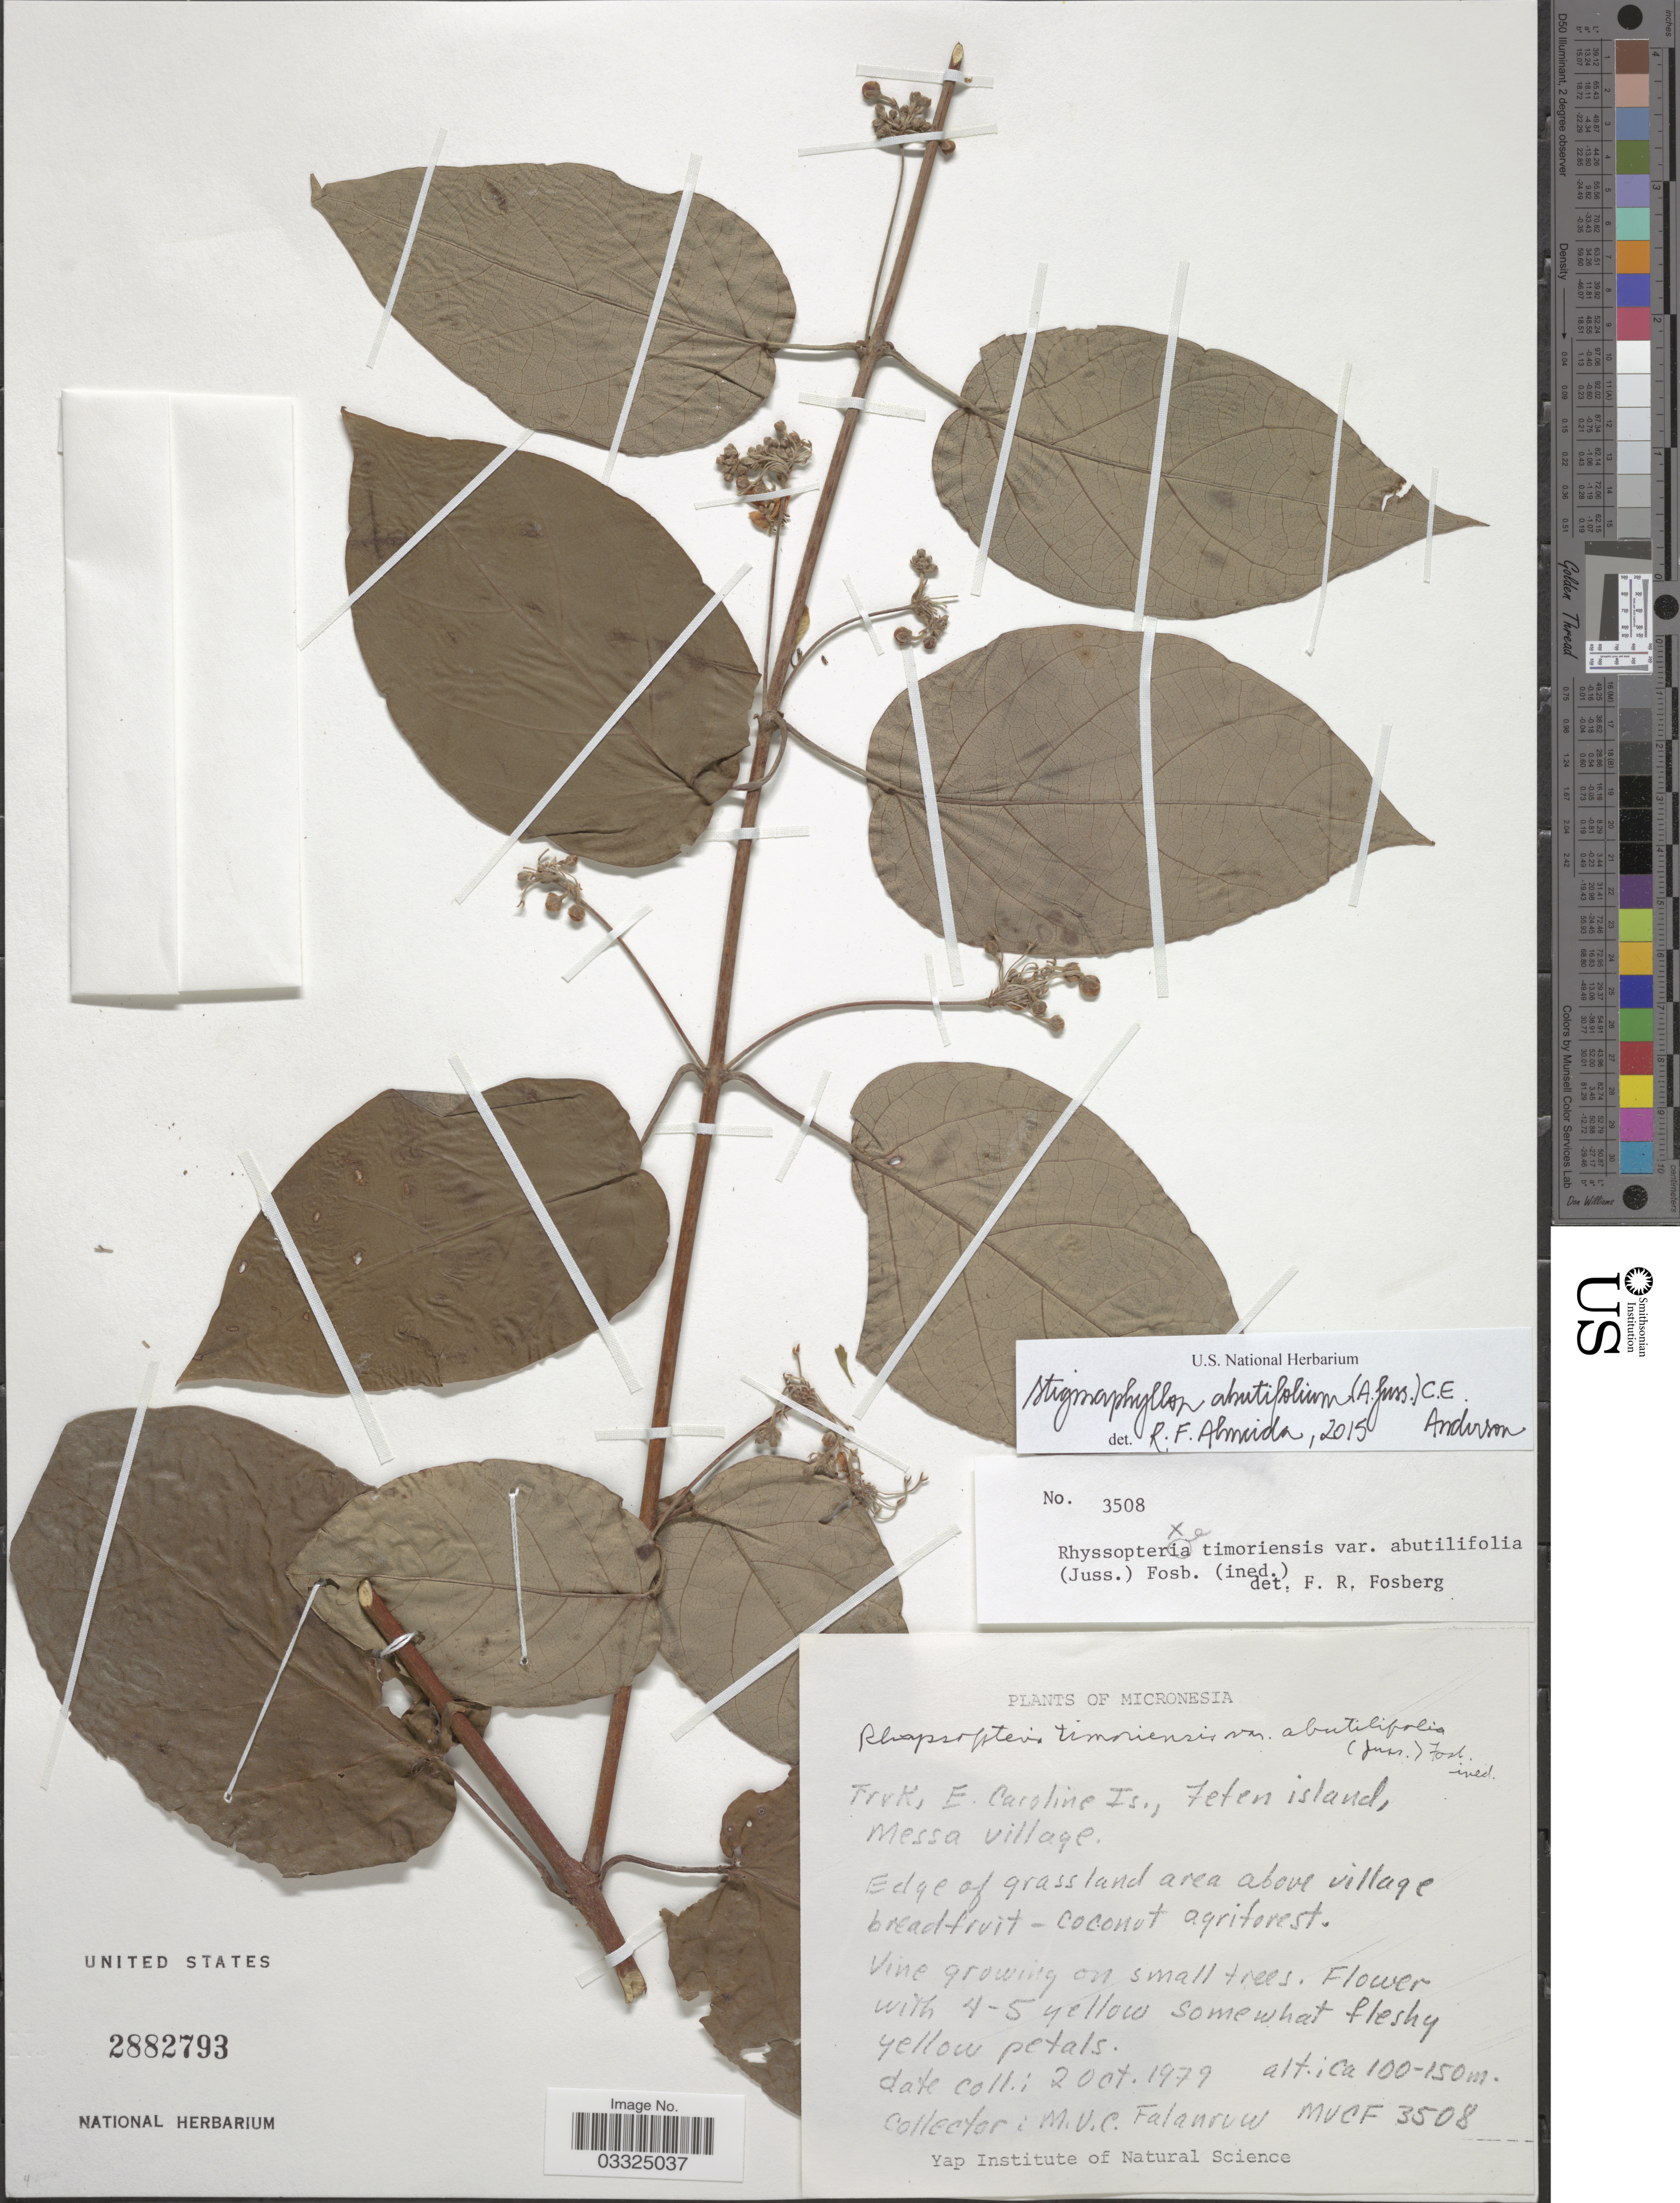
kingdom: Plantae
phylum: Tracheophyta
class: Magnoliopsida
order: Malpighiales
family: Malpighiaceae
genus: Ryssopterys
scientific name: Ryssopterys abutilifolia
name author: A. Juss.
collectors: M. V. Falanruw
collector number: MVCF 3508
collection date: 1979-10-02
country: Micronesia, Federated States of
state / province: Truk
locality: E. Caroline Is., Teten [interpreted] island, Messa village. Edge of grassland area above village breadfruit- coconut agriforest.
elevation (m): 100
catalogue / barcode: US 2882793